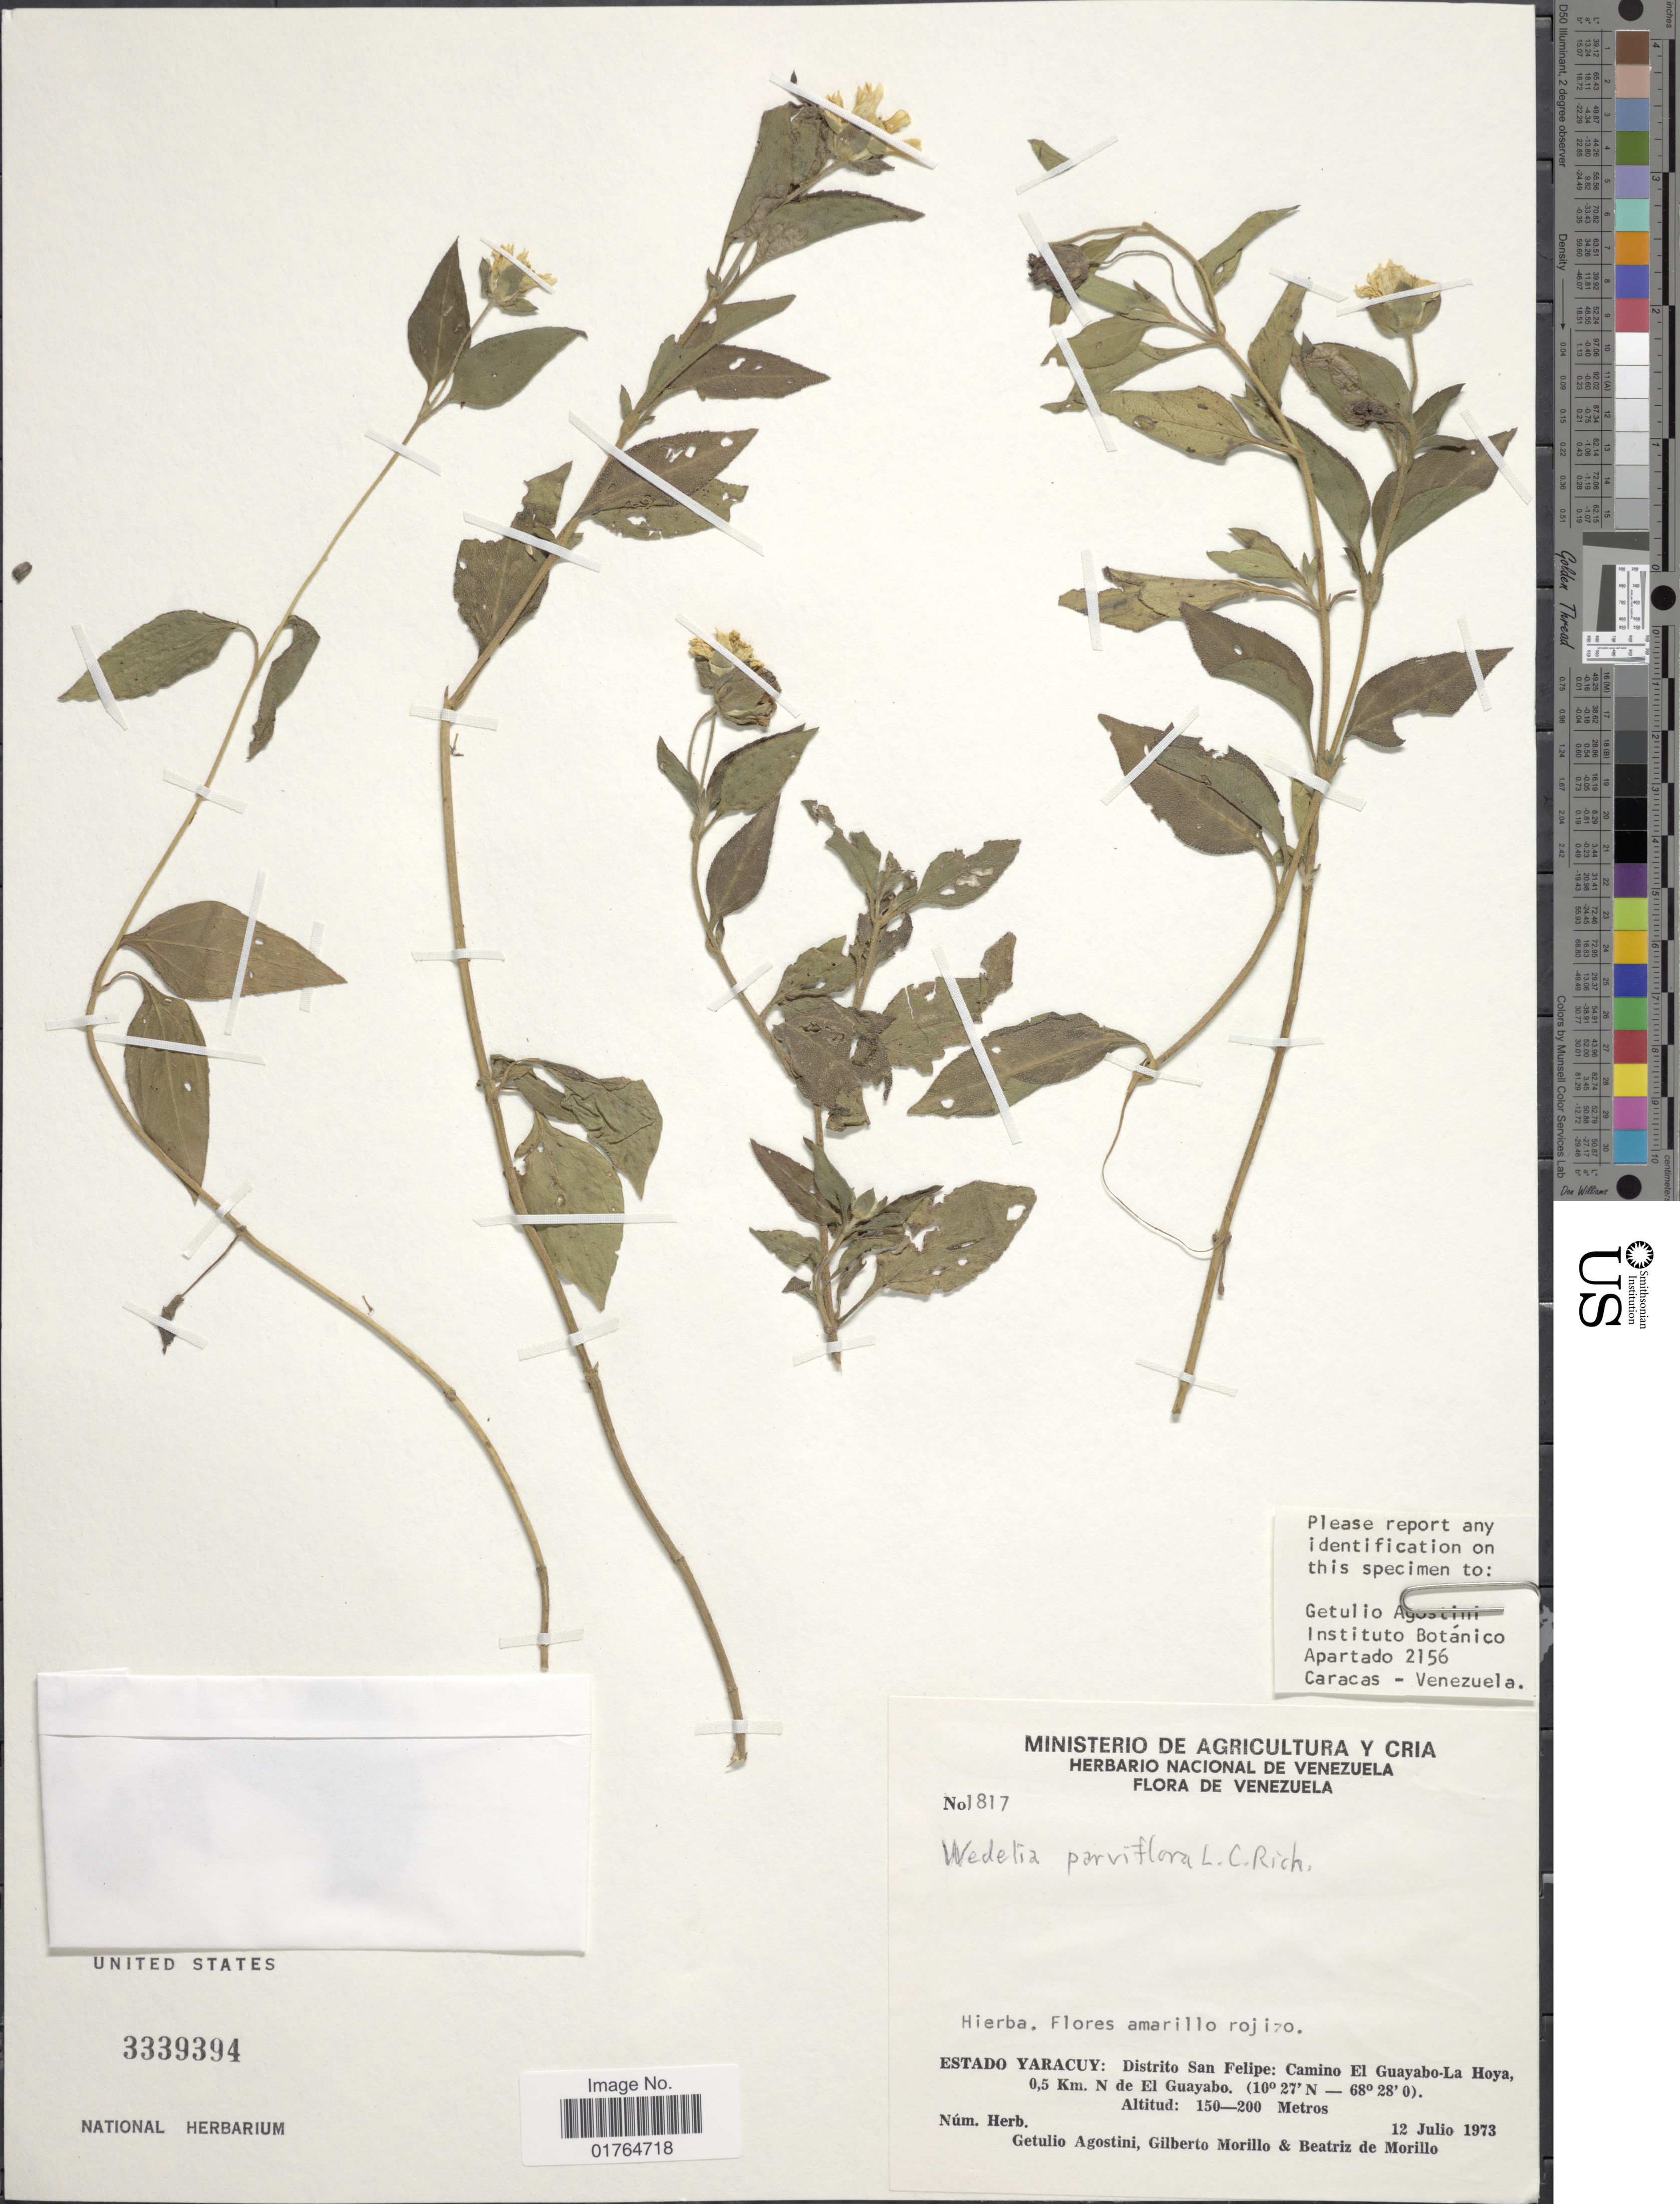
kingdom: Plantae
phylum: Tracheophyta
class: Magnoliopsida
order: Asterales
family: Asteraceae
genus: Wedelia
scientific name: Wedelia parviflora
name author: Rich.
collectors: G. Agostini, G. N. Morillo & B. Morillo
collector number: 1817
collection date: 1973-07-12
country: Venezuela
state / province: Yaracuy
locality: Distrito San Felipe, Camino El Guayabo-La Hoya, 0.5 km N de El Guayabo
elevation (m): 150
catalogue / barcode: US 3339394